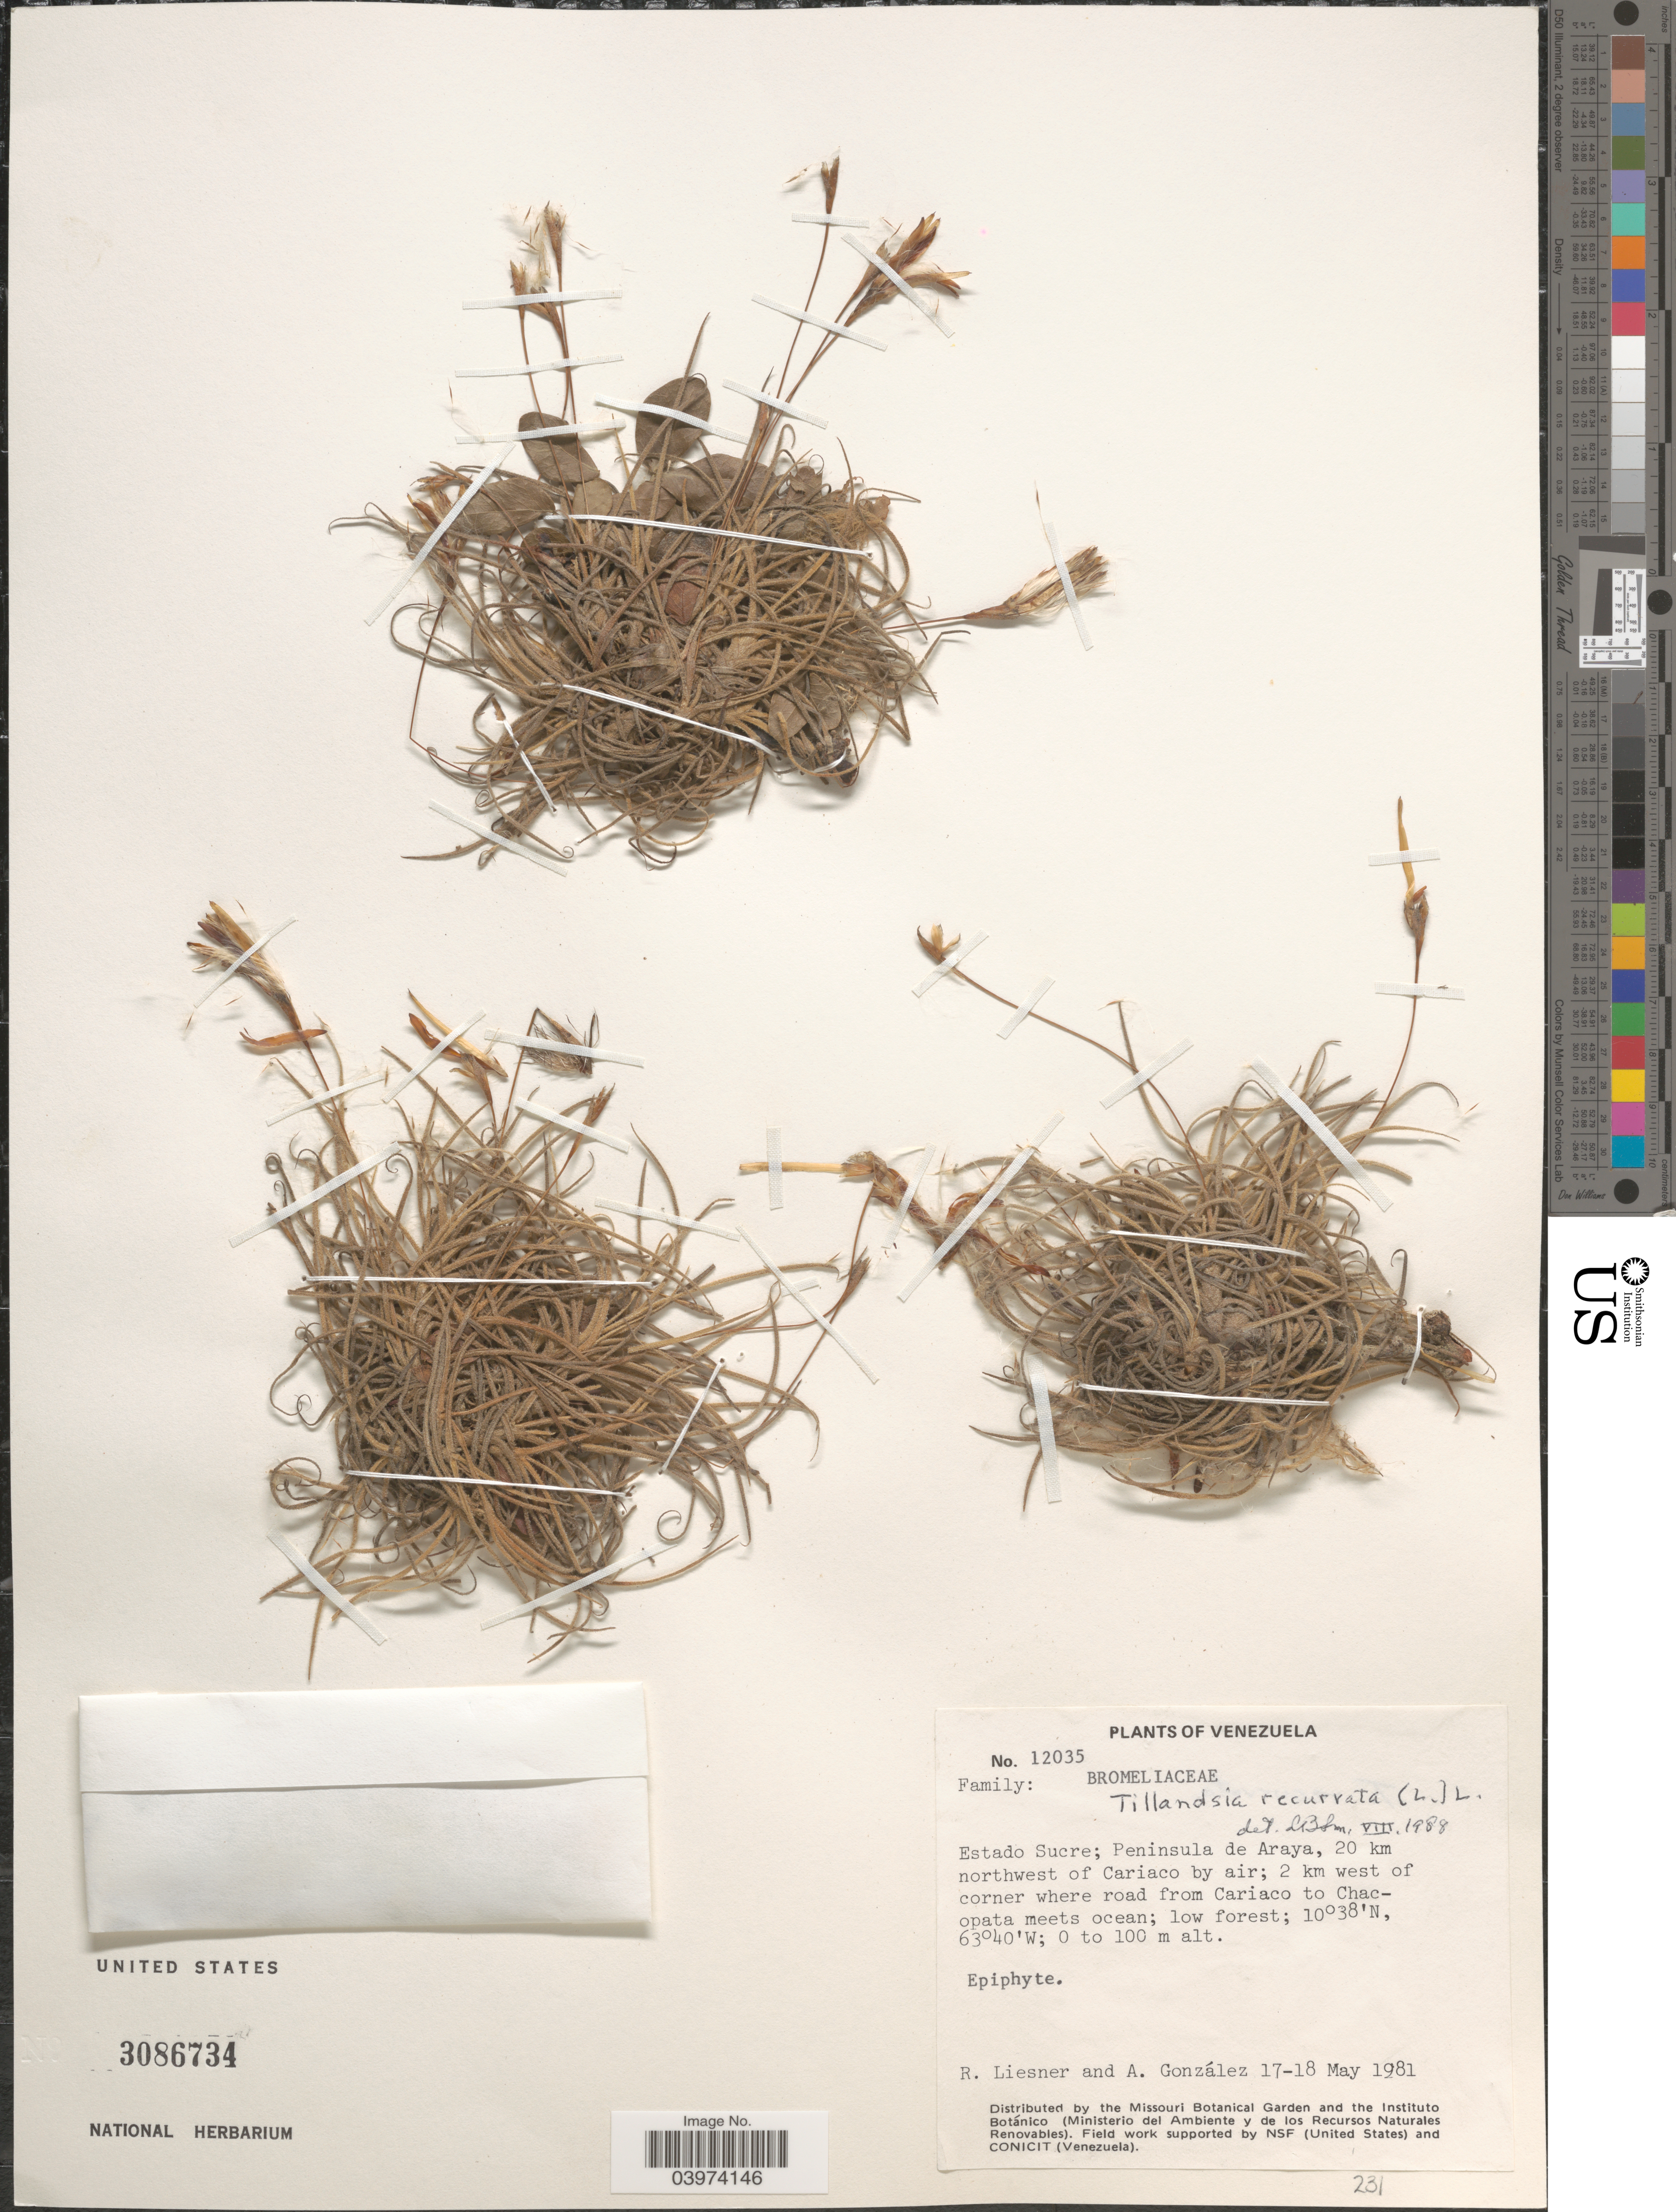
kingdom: Plantae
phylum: Tracheophyta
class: Liliopsida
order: Poales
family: Bromeliaceae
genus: Tillandsia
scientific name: Tillandsia recurvata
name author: L.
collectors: R. L. Liesner & A. C. González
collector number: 12035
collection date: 1981-05-17/1981-05-18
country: Venezuela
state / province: Sucre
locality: Peninsula de Araya, 20 km northwest of Cariaco by air; 2 km west of corner where road from Cariaco to Chacopata meets ocean; low forest.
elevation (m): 0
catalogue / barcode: US 3086734